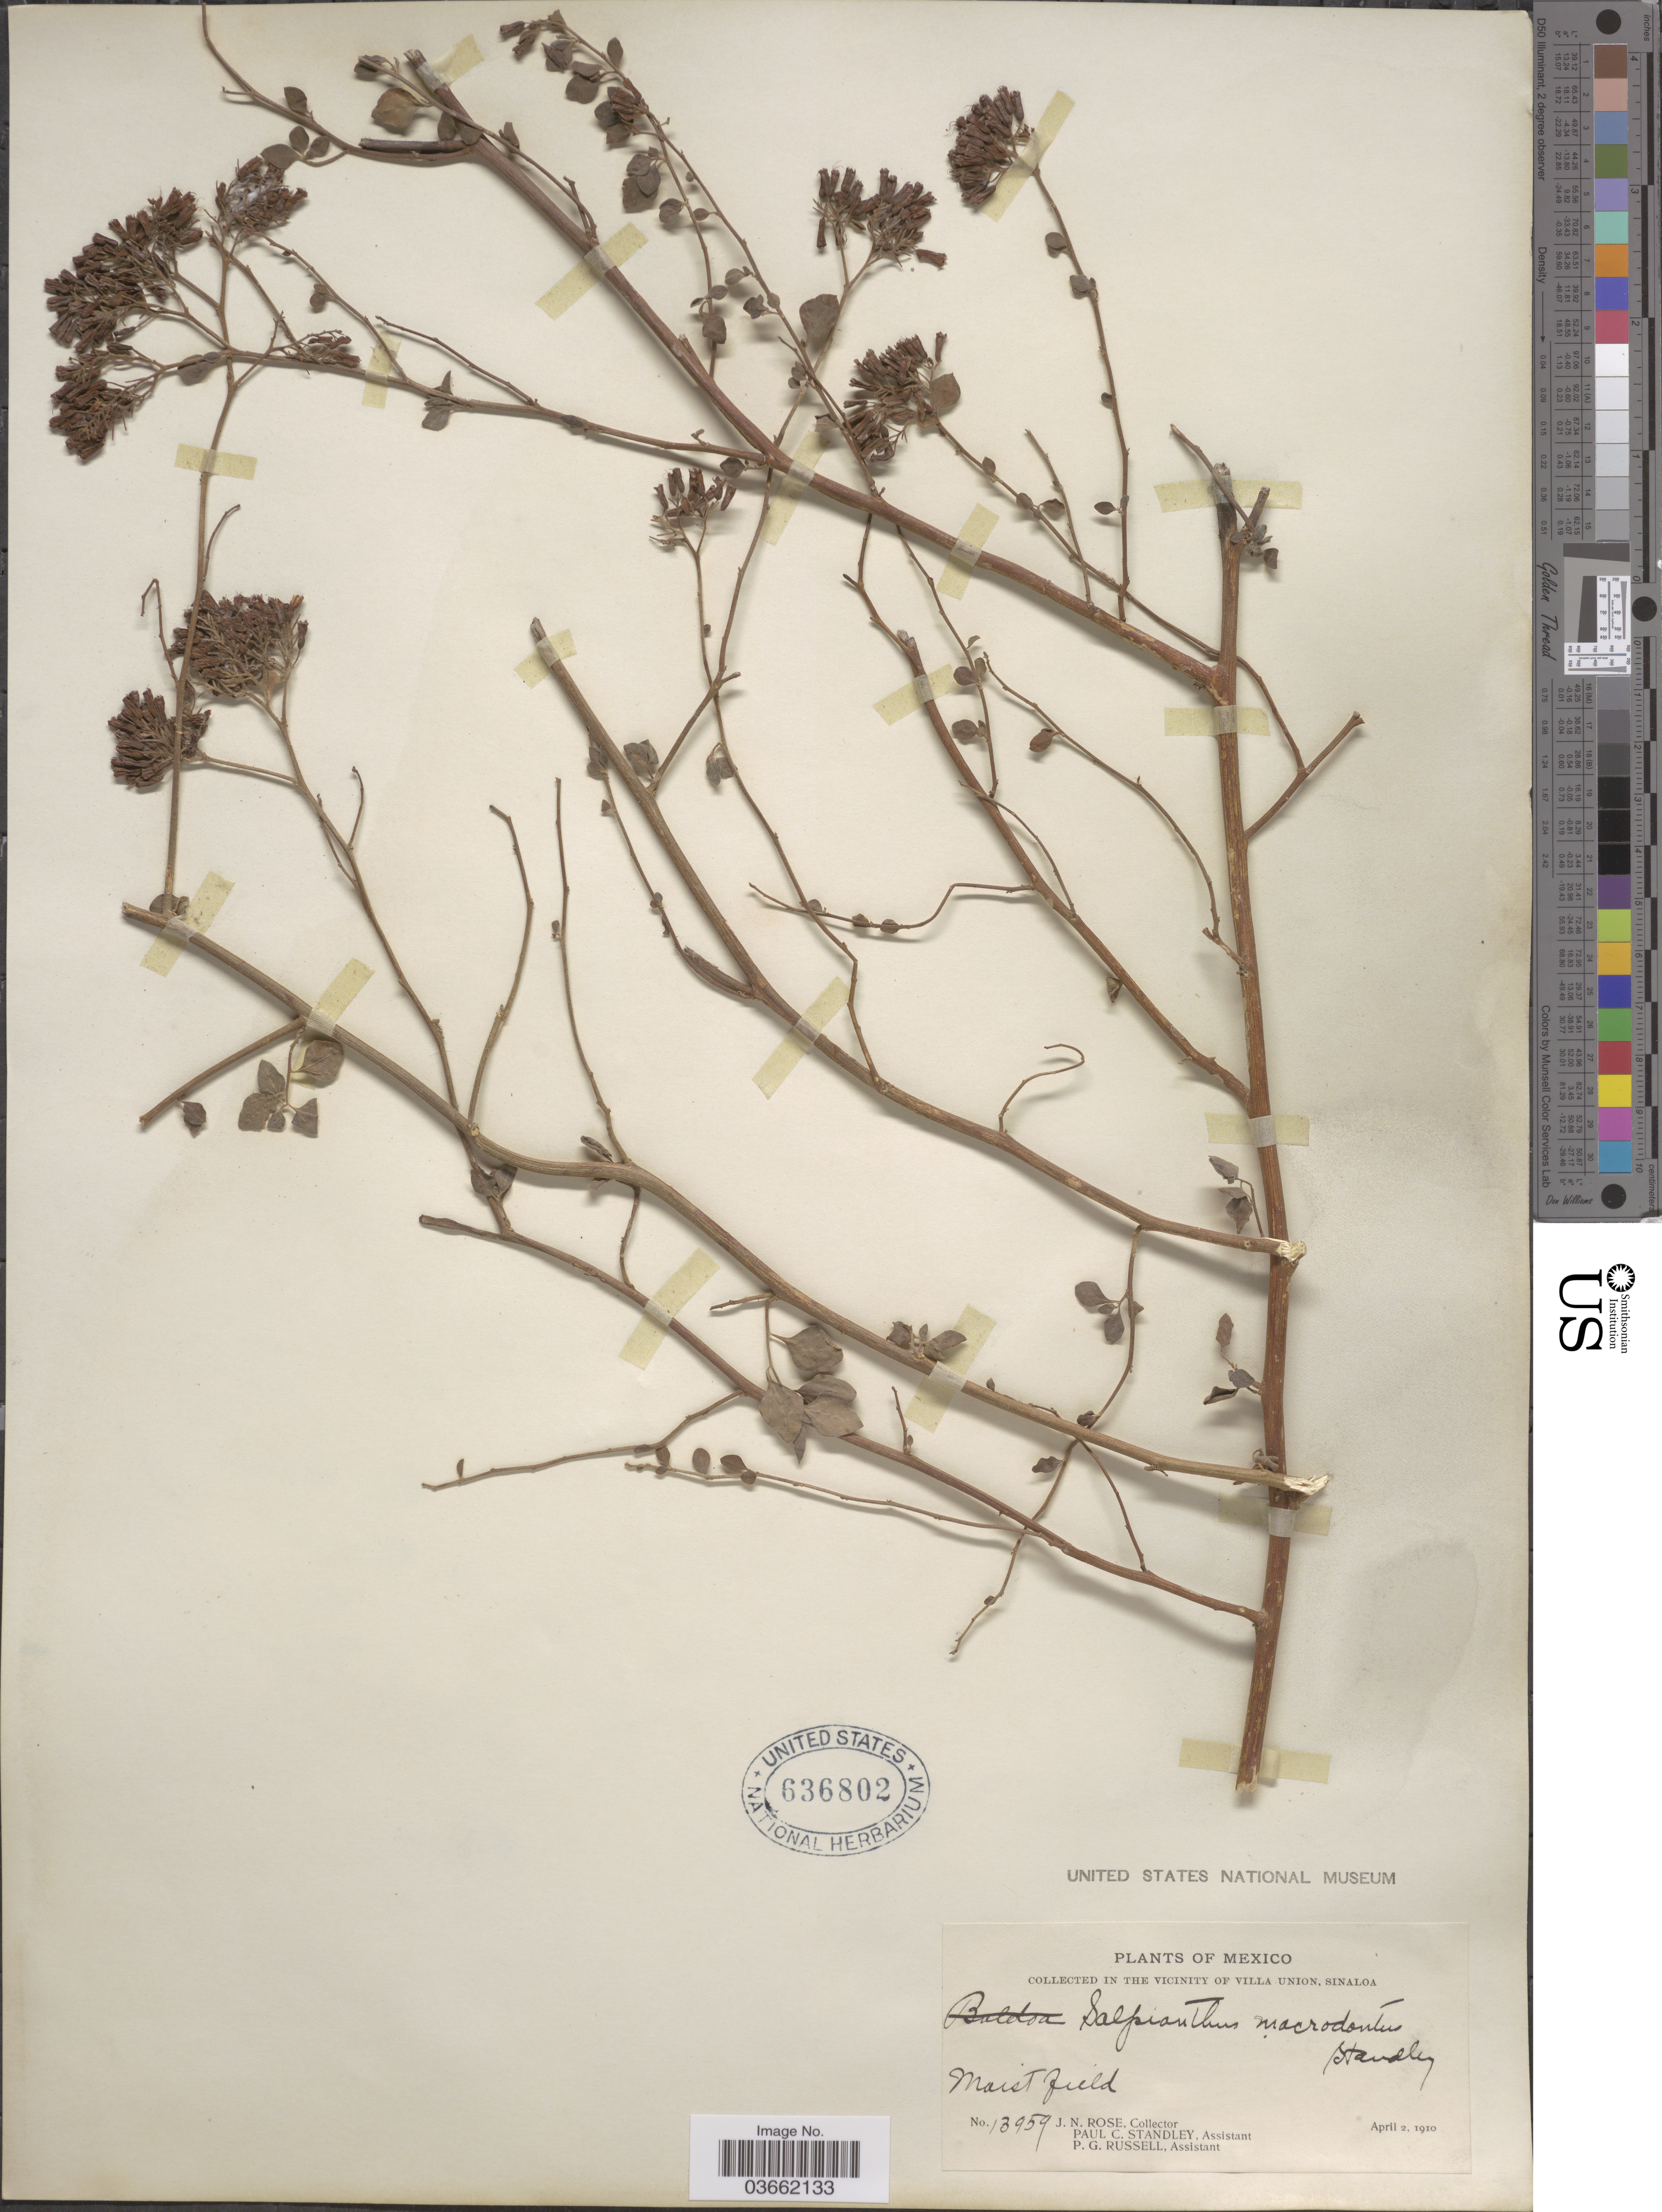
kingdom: Plantae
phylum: Tracheophyta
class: Magnoliopsida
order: Caryophyllales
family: Nyctaginaceae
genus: Salpianthus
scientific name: Salpianthus macrodontus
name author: Standl.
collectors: J. N. Rose, P. C. Standley & P. G. Russell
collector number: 13959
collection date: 1910-04-02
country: Mexico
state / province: Sinaloa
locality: In the Vicinity of Villa Union.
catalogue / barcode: US 636802